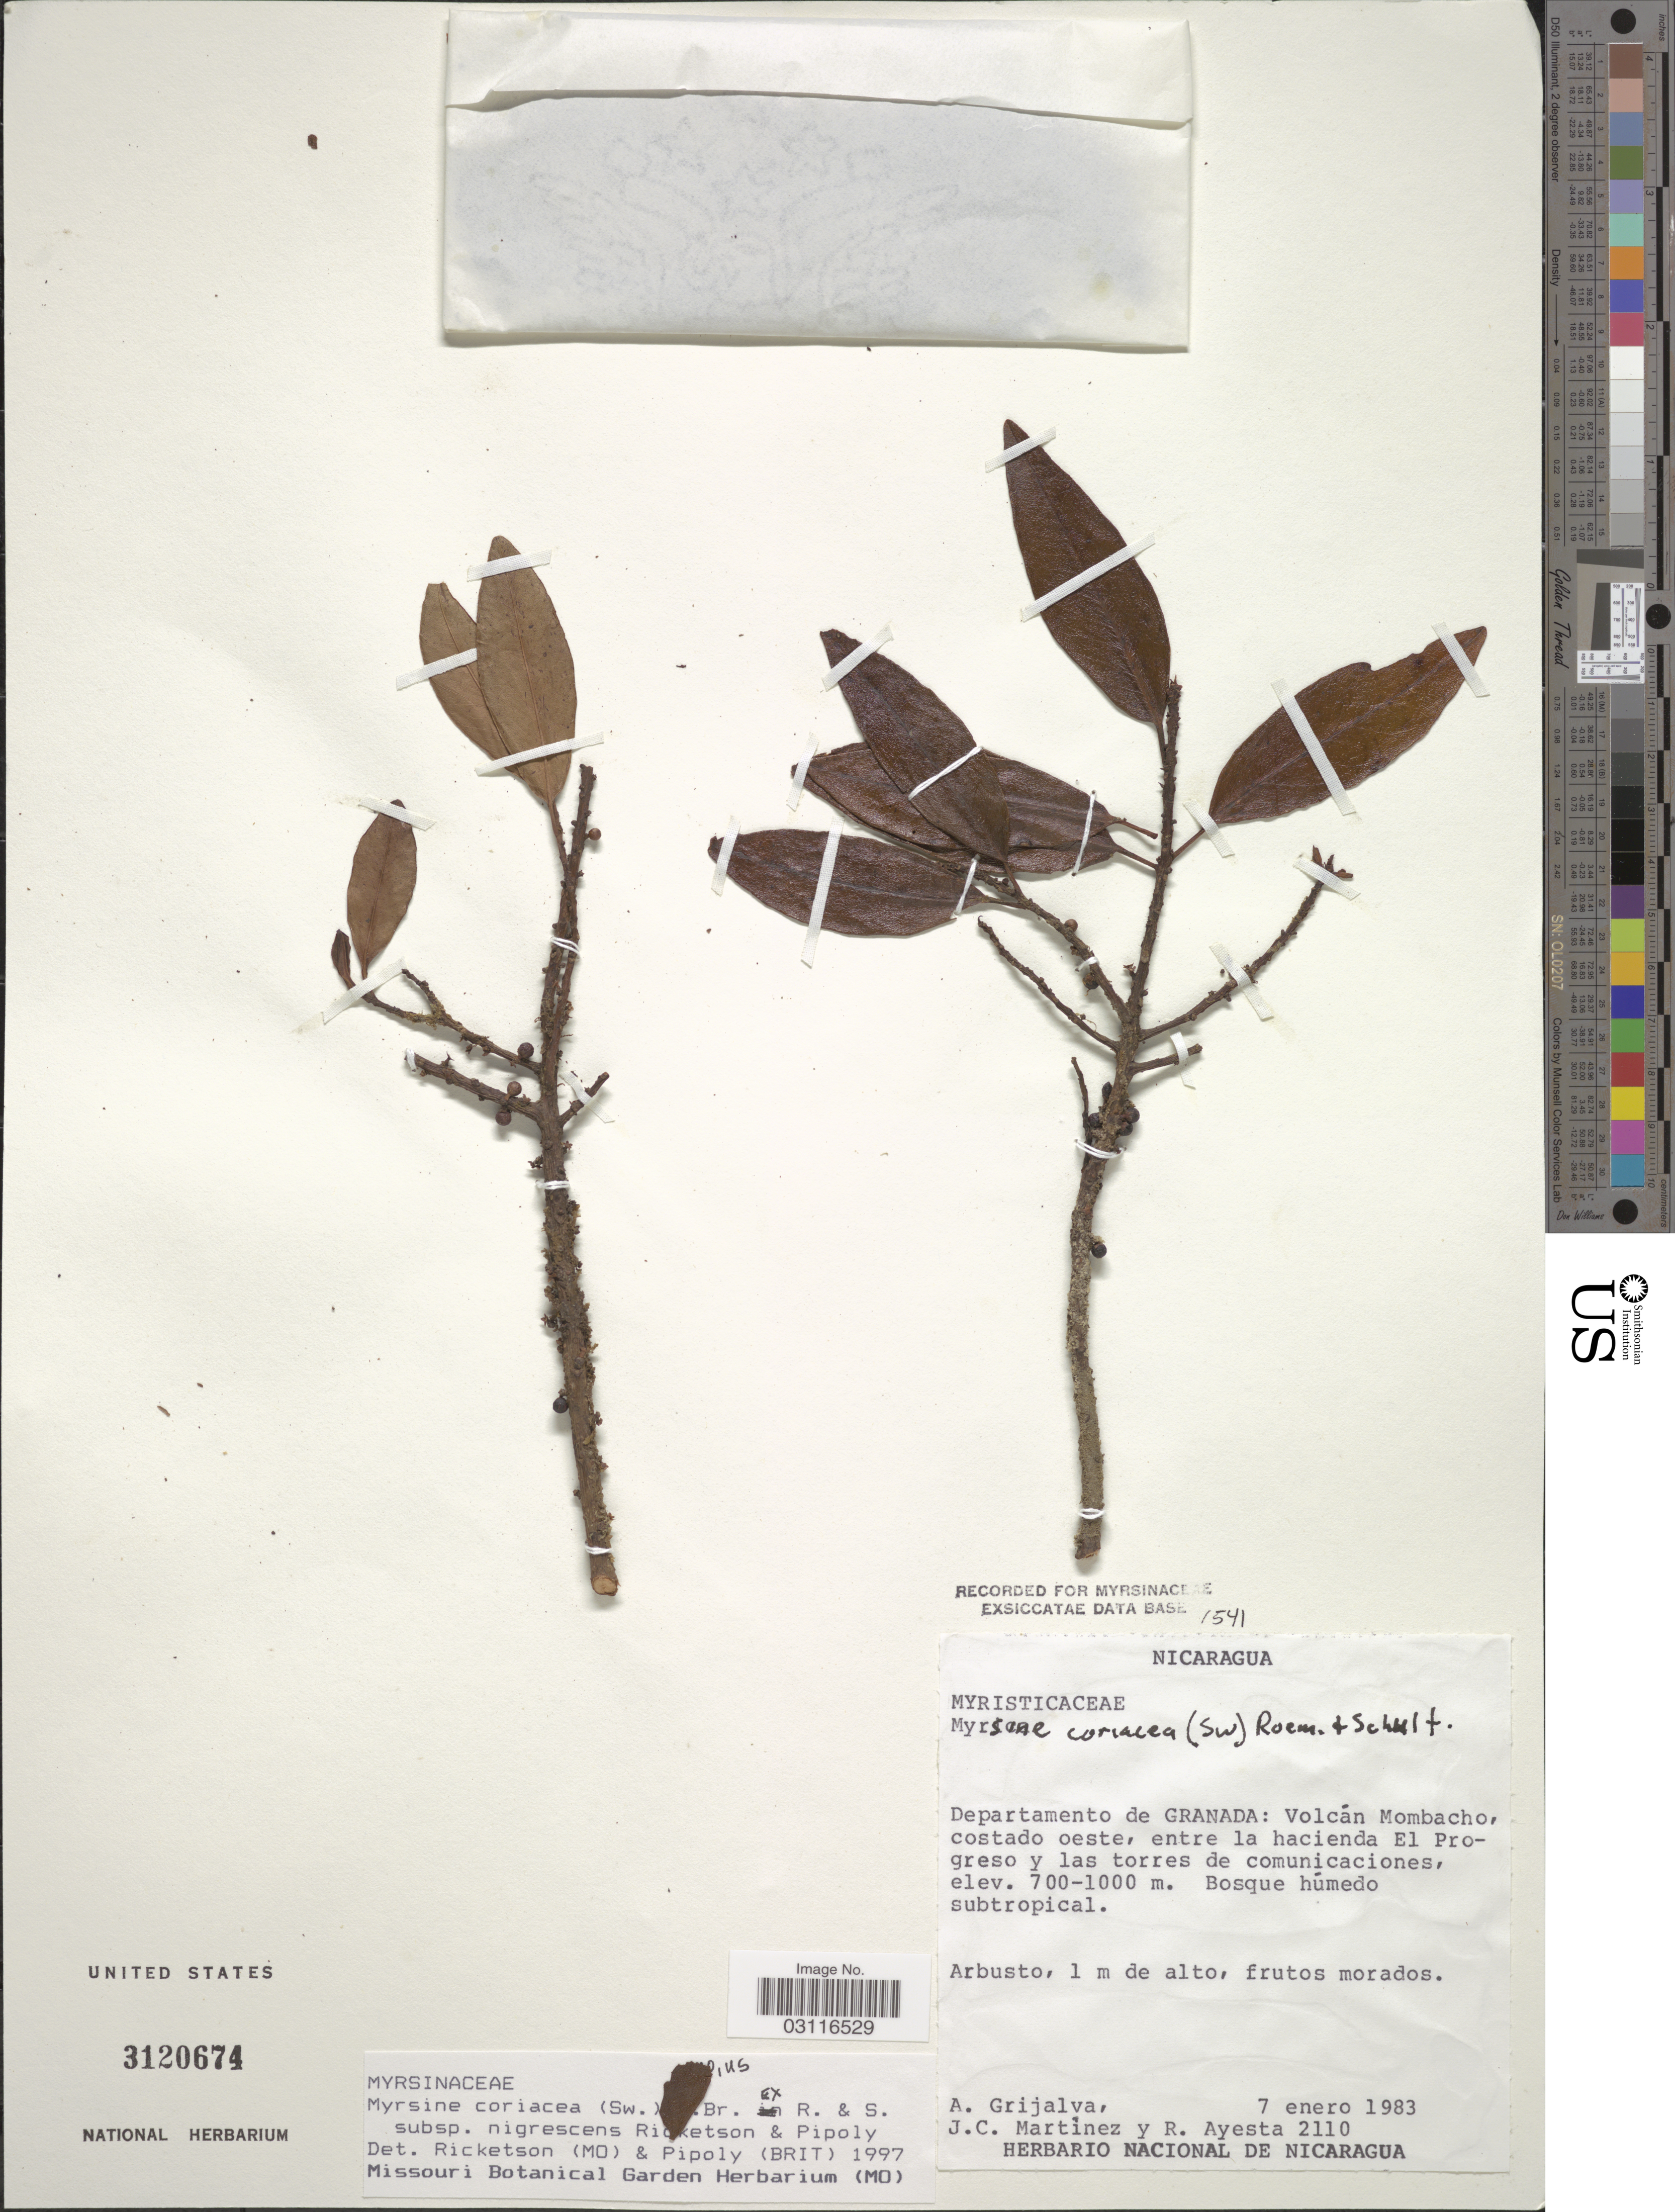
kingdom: Plantae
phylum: Tracheophyta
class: Magnoliopsida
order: Ericales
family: Primulaceae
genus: Myrsine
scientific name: Myrsine coriacea subsp. nigrescens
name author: (Lundell) Ricketson & Pipoly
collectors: A. Grijalva, J. C. Martinez & R. Ayesta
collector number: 2110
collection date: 1983-01-07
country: Nicaragua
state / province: Granada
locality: Departamento de Granada: Volcán Mombacho, costado oeste, entre la hacienda El Progreso y las torres de comunicaciones.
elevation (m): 700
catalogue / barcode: US 3120674